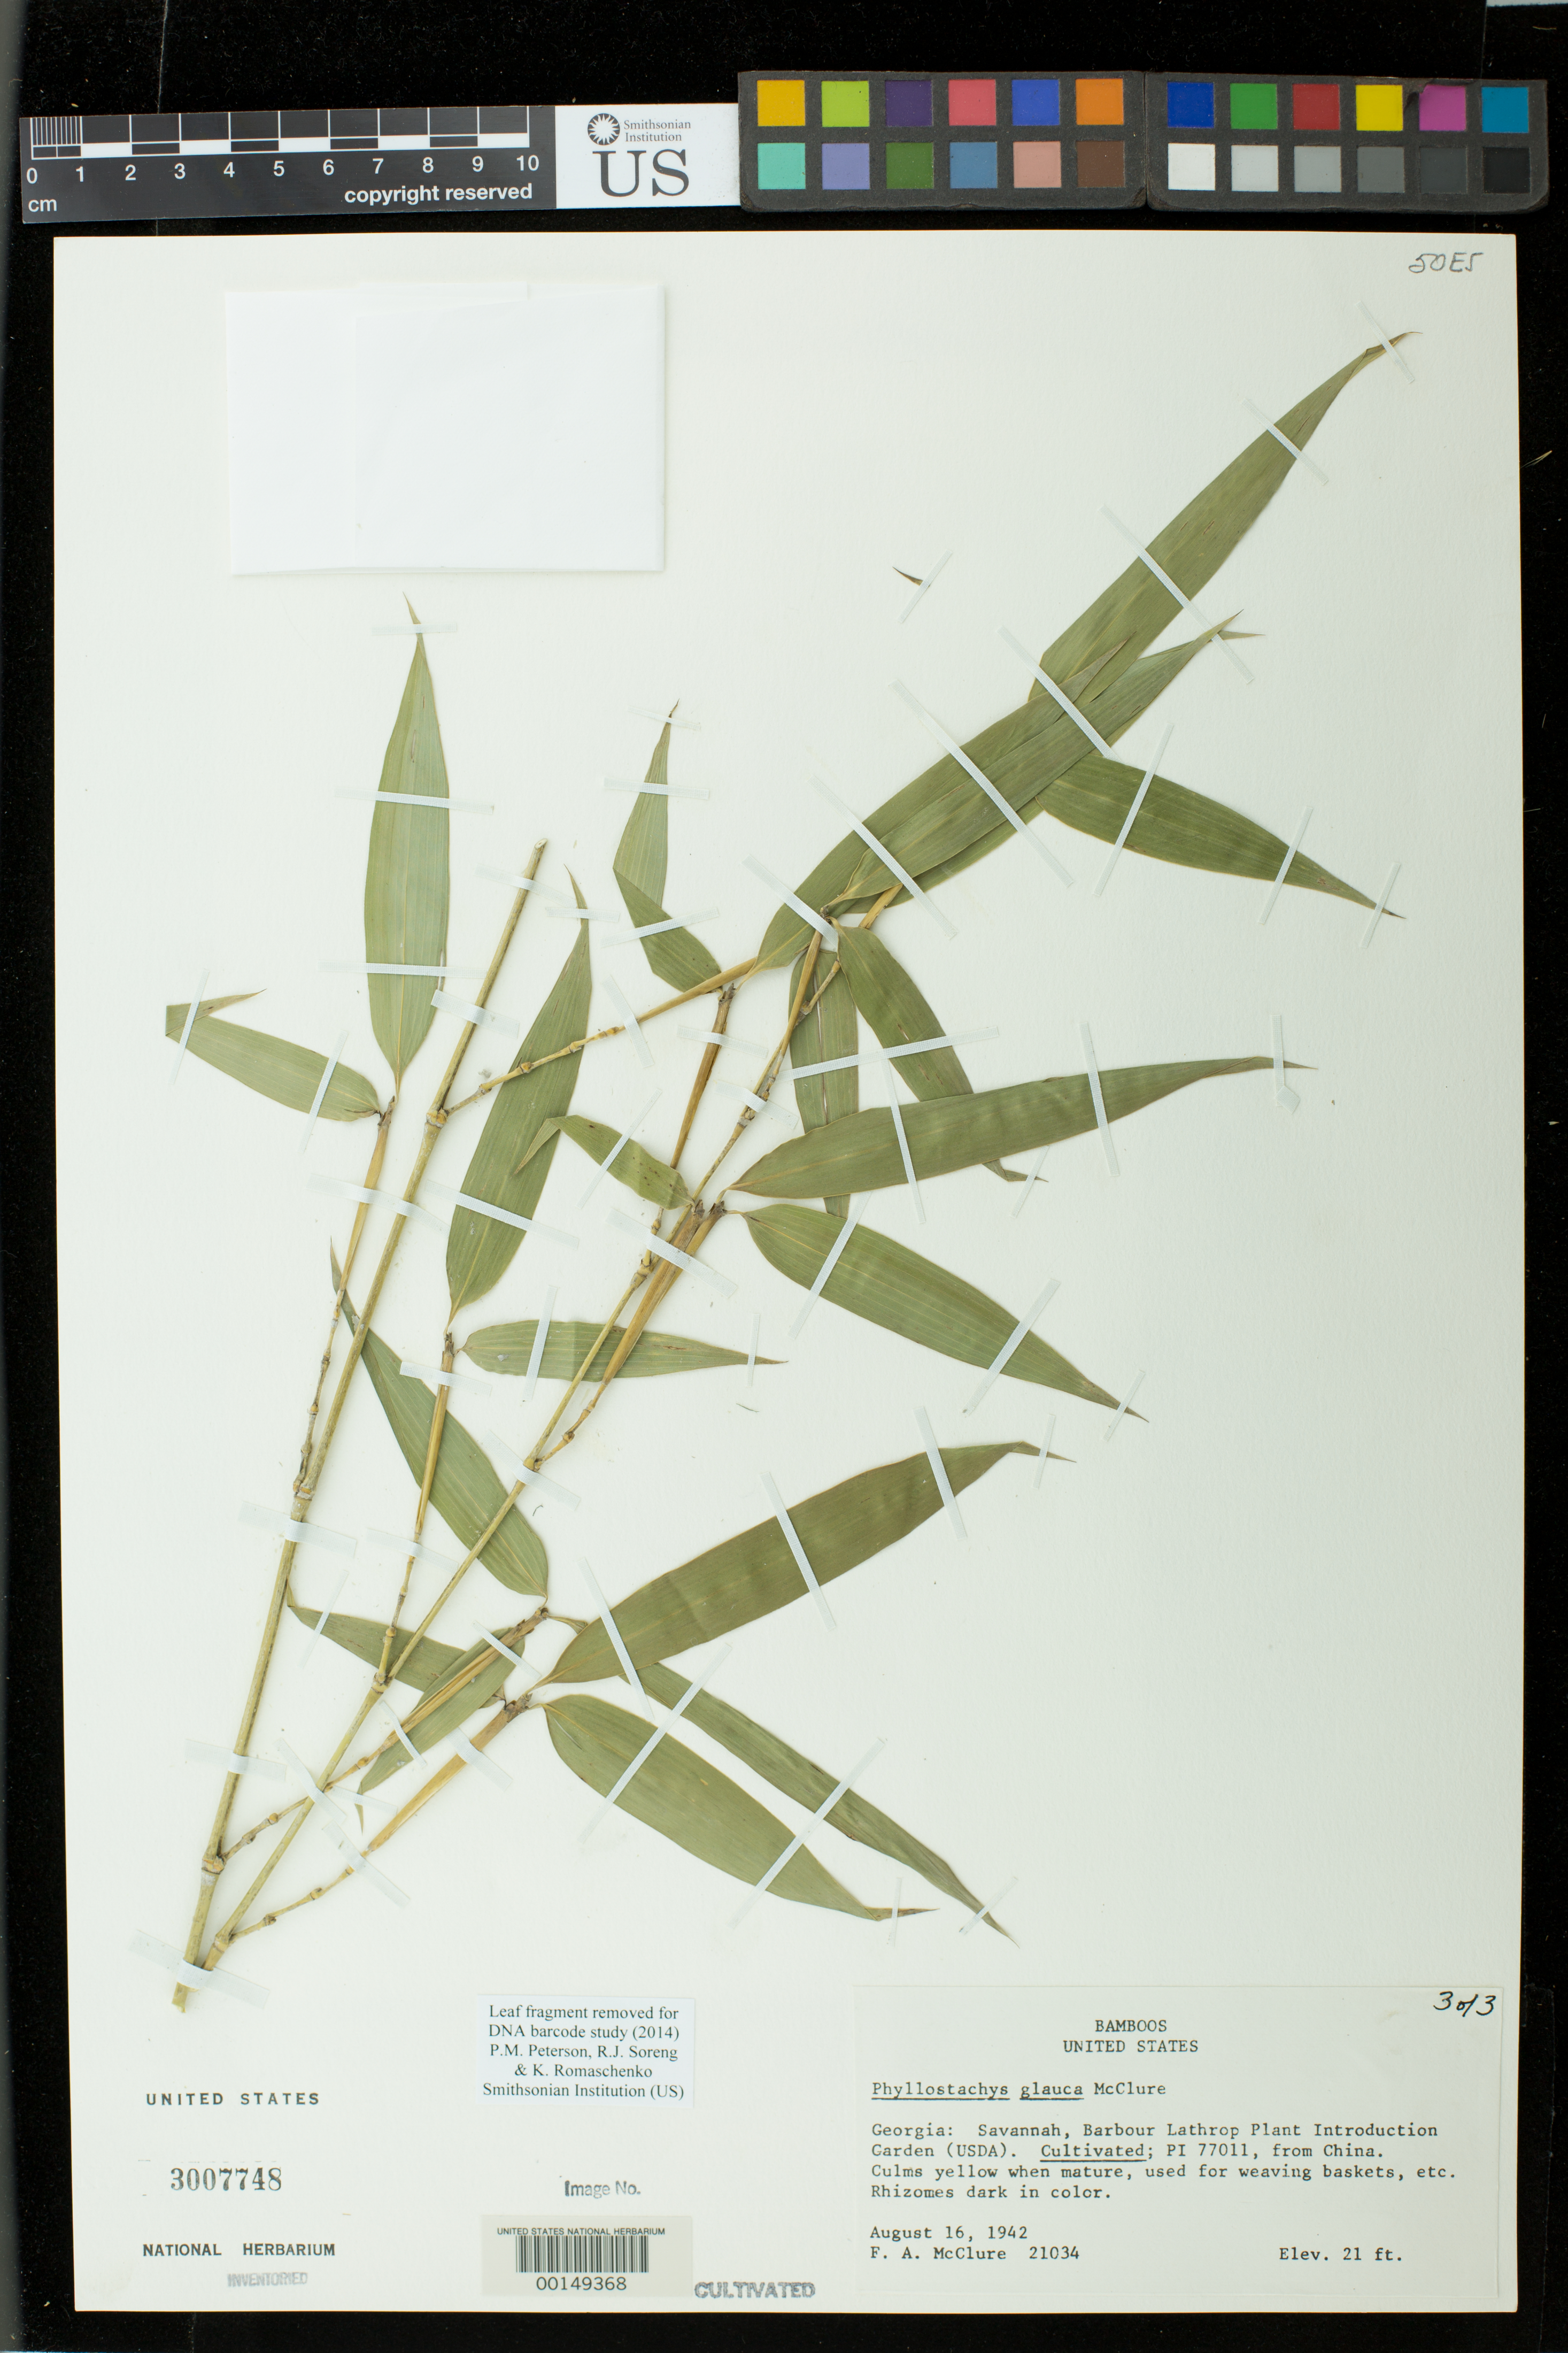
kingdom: Plantae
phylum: Tracheophyta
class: Liliopsida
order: Poales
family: Poaceae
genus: Phyllostachys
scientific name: Phyllostachys glauca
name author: McClure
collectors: F. A. McClure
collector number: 21034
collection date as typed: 16 Aug 1942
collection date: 1942-08-16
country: United States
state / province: Georgia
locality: Savannah, barbour lathrop p.i. garden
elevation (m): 6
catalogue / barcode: US 3007748